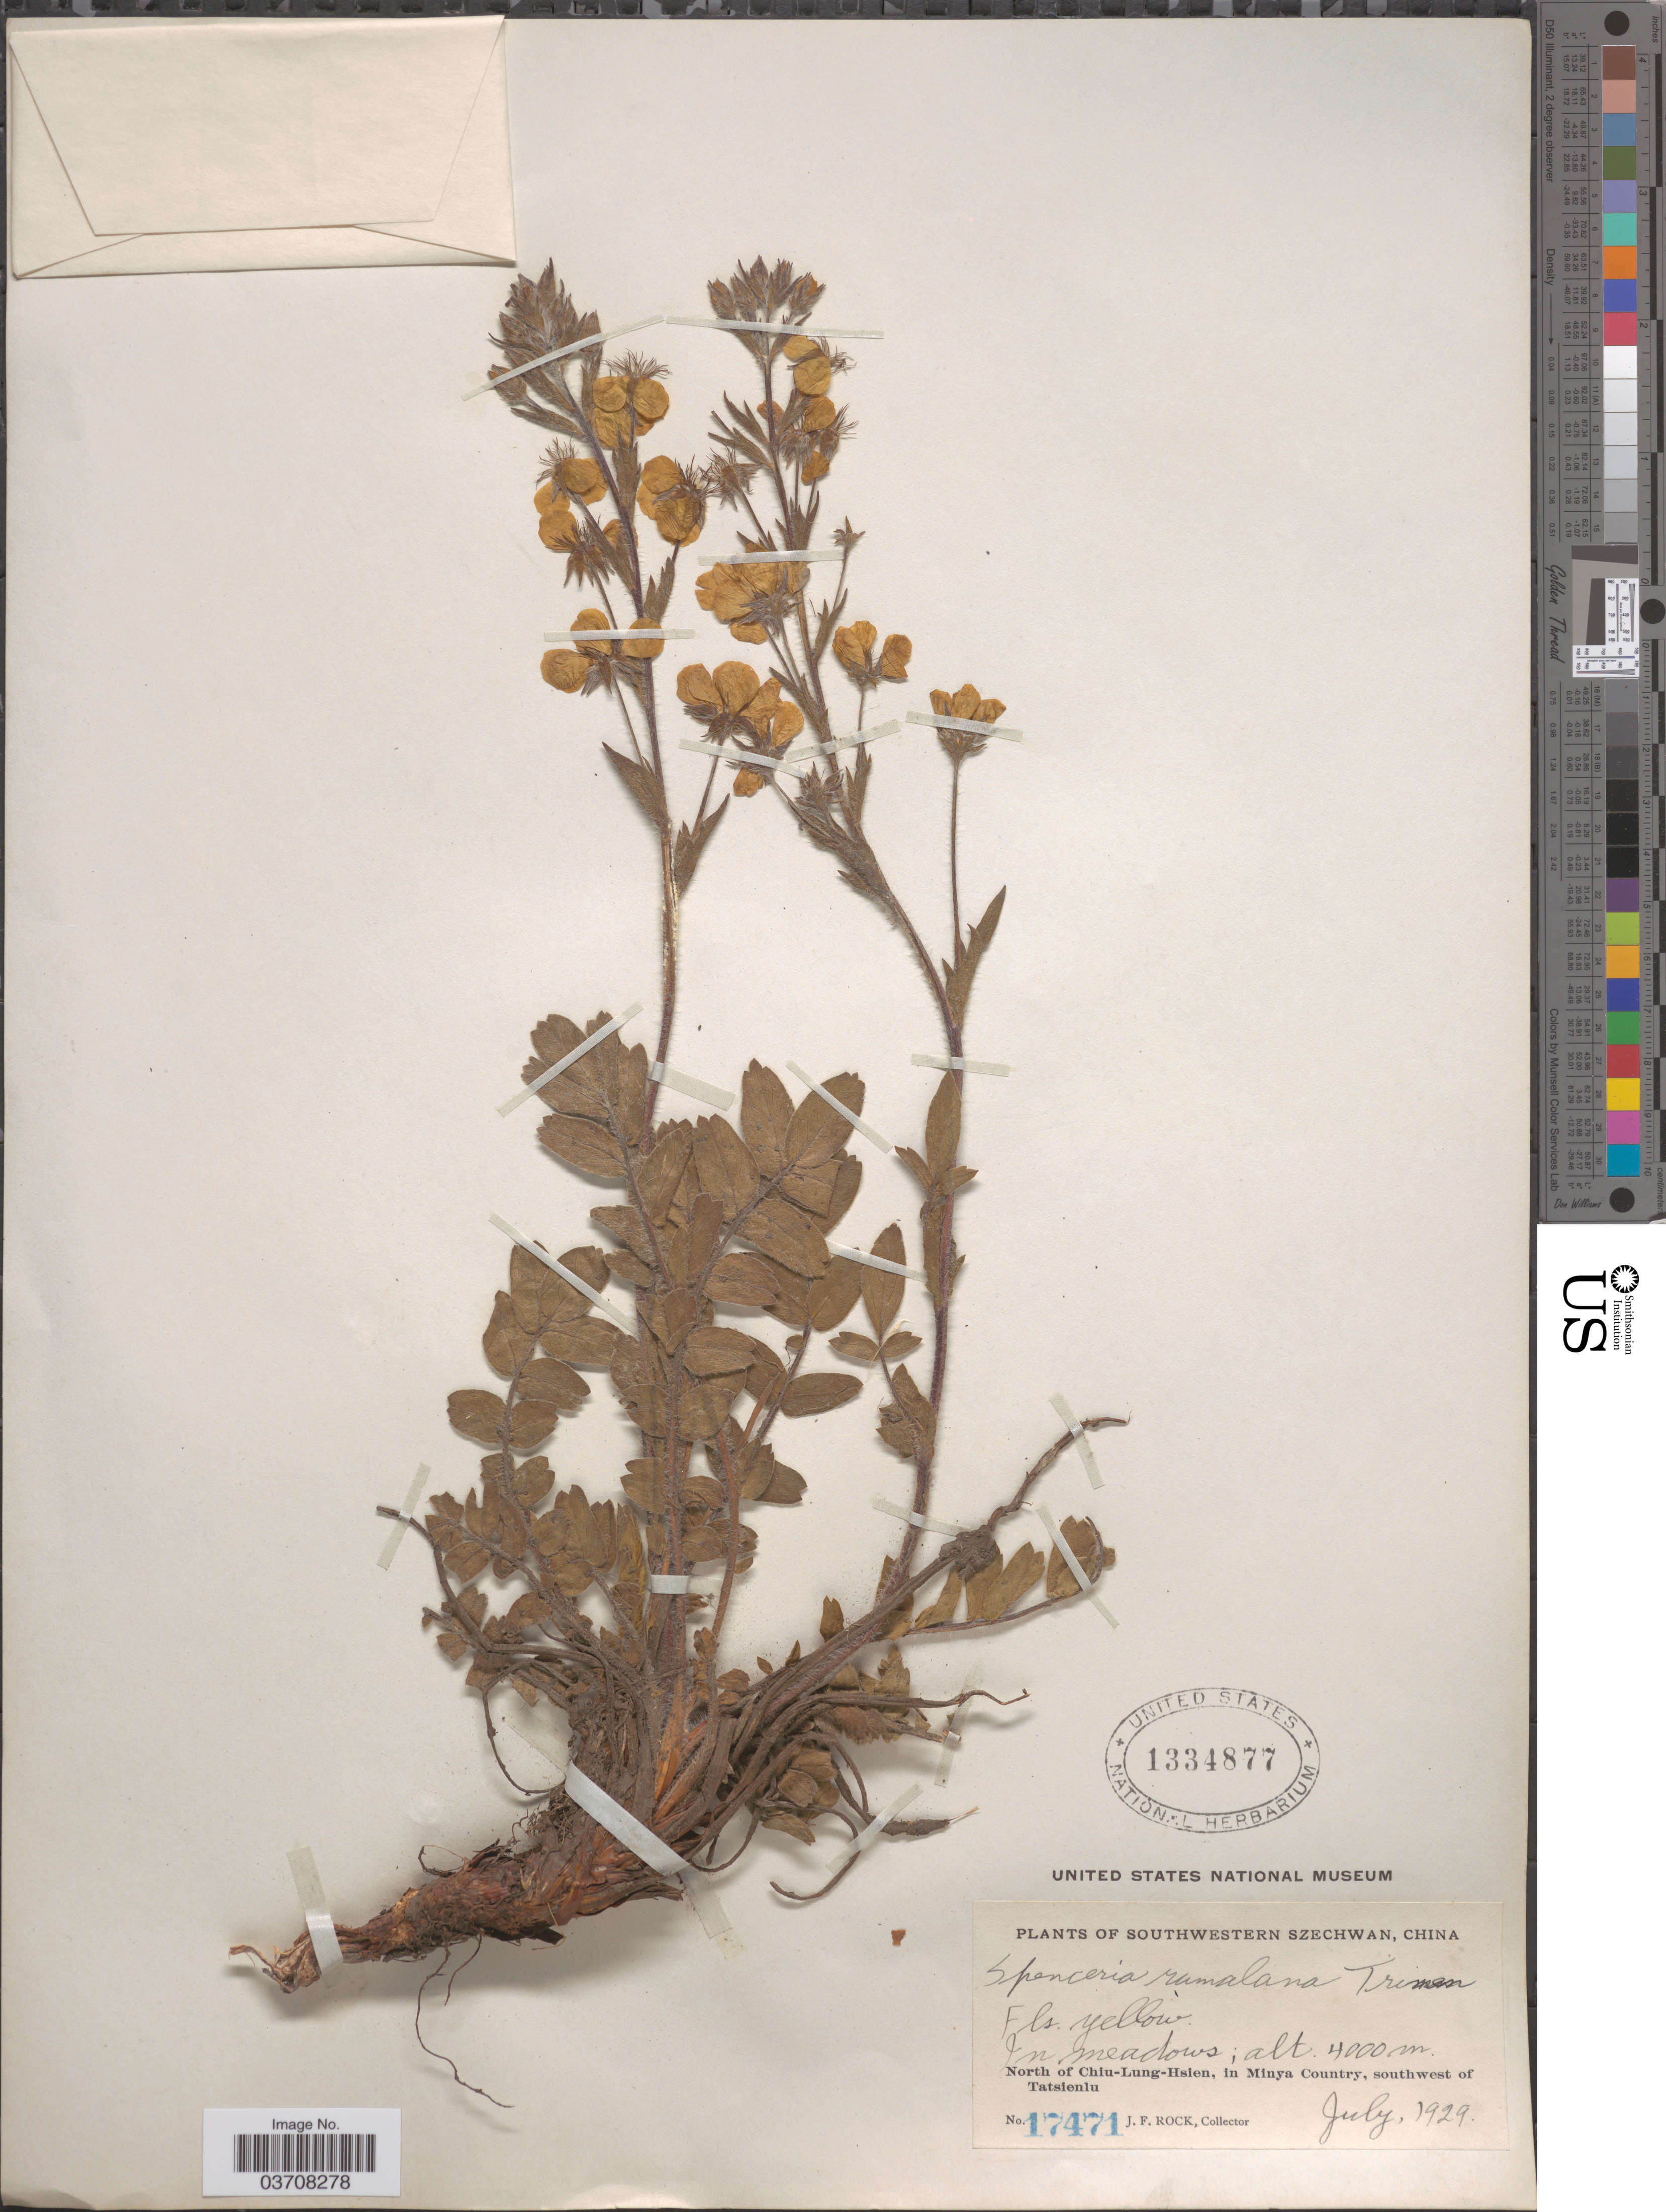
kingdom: Plantae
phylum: Tracheophyta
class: Magnoliopsida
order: Rosales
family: Rosaceae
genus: Spenceria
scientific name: Spenceria ramalana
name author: Trimen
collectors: J. Rock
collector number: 17471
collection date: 1929-07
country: China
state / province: Sichuan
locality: Southwestern Szechwan. North of Chiu-Lung-Hsien, in Minya Country, southwest of Tatsienlu.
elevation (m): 4000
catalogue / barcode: US 1334877